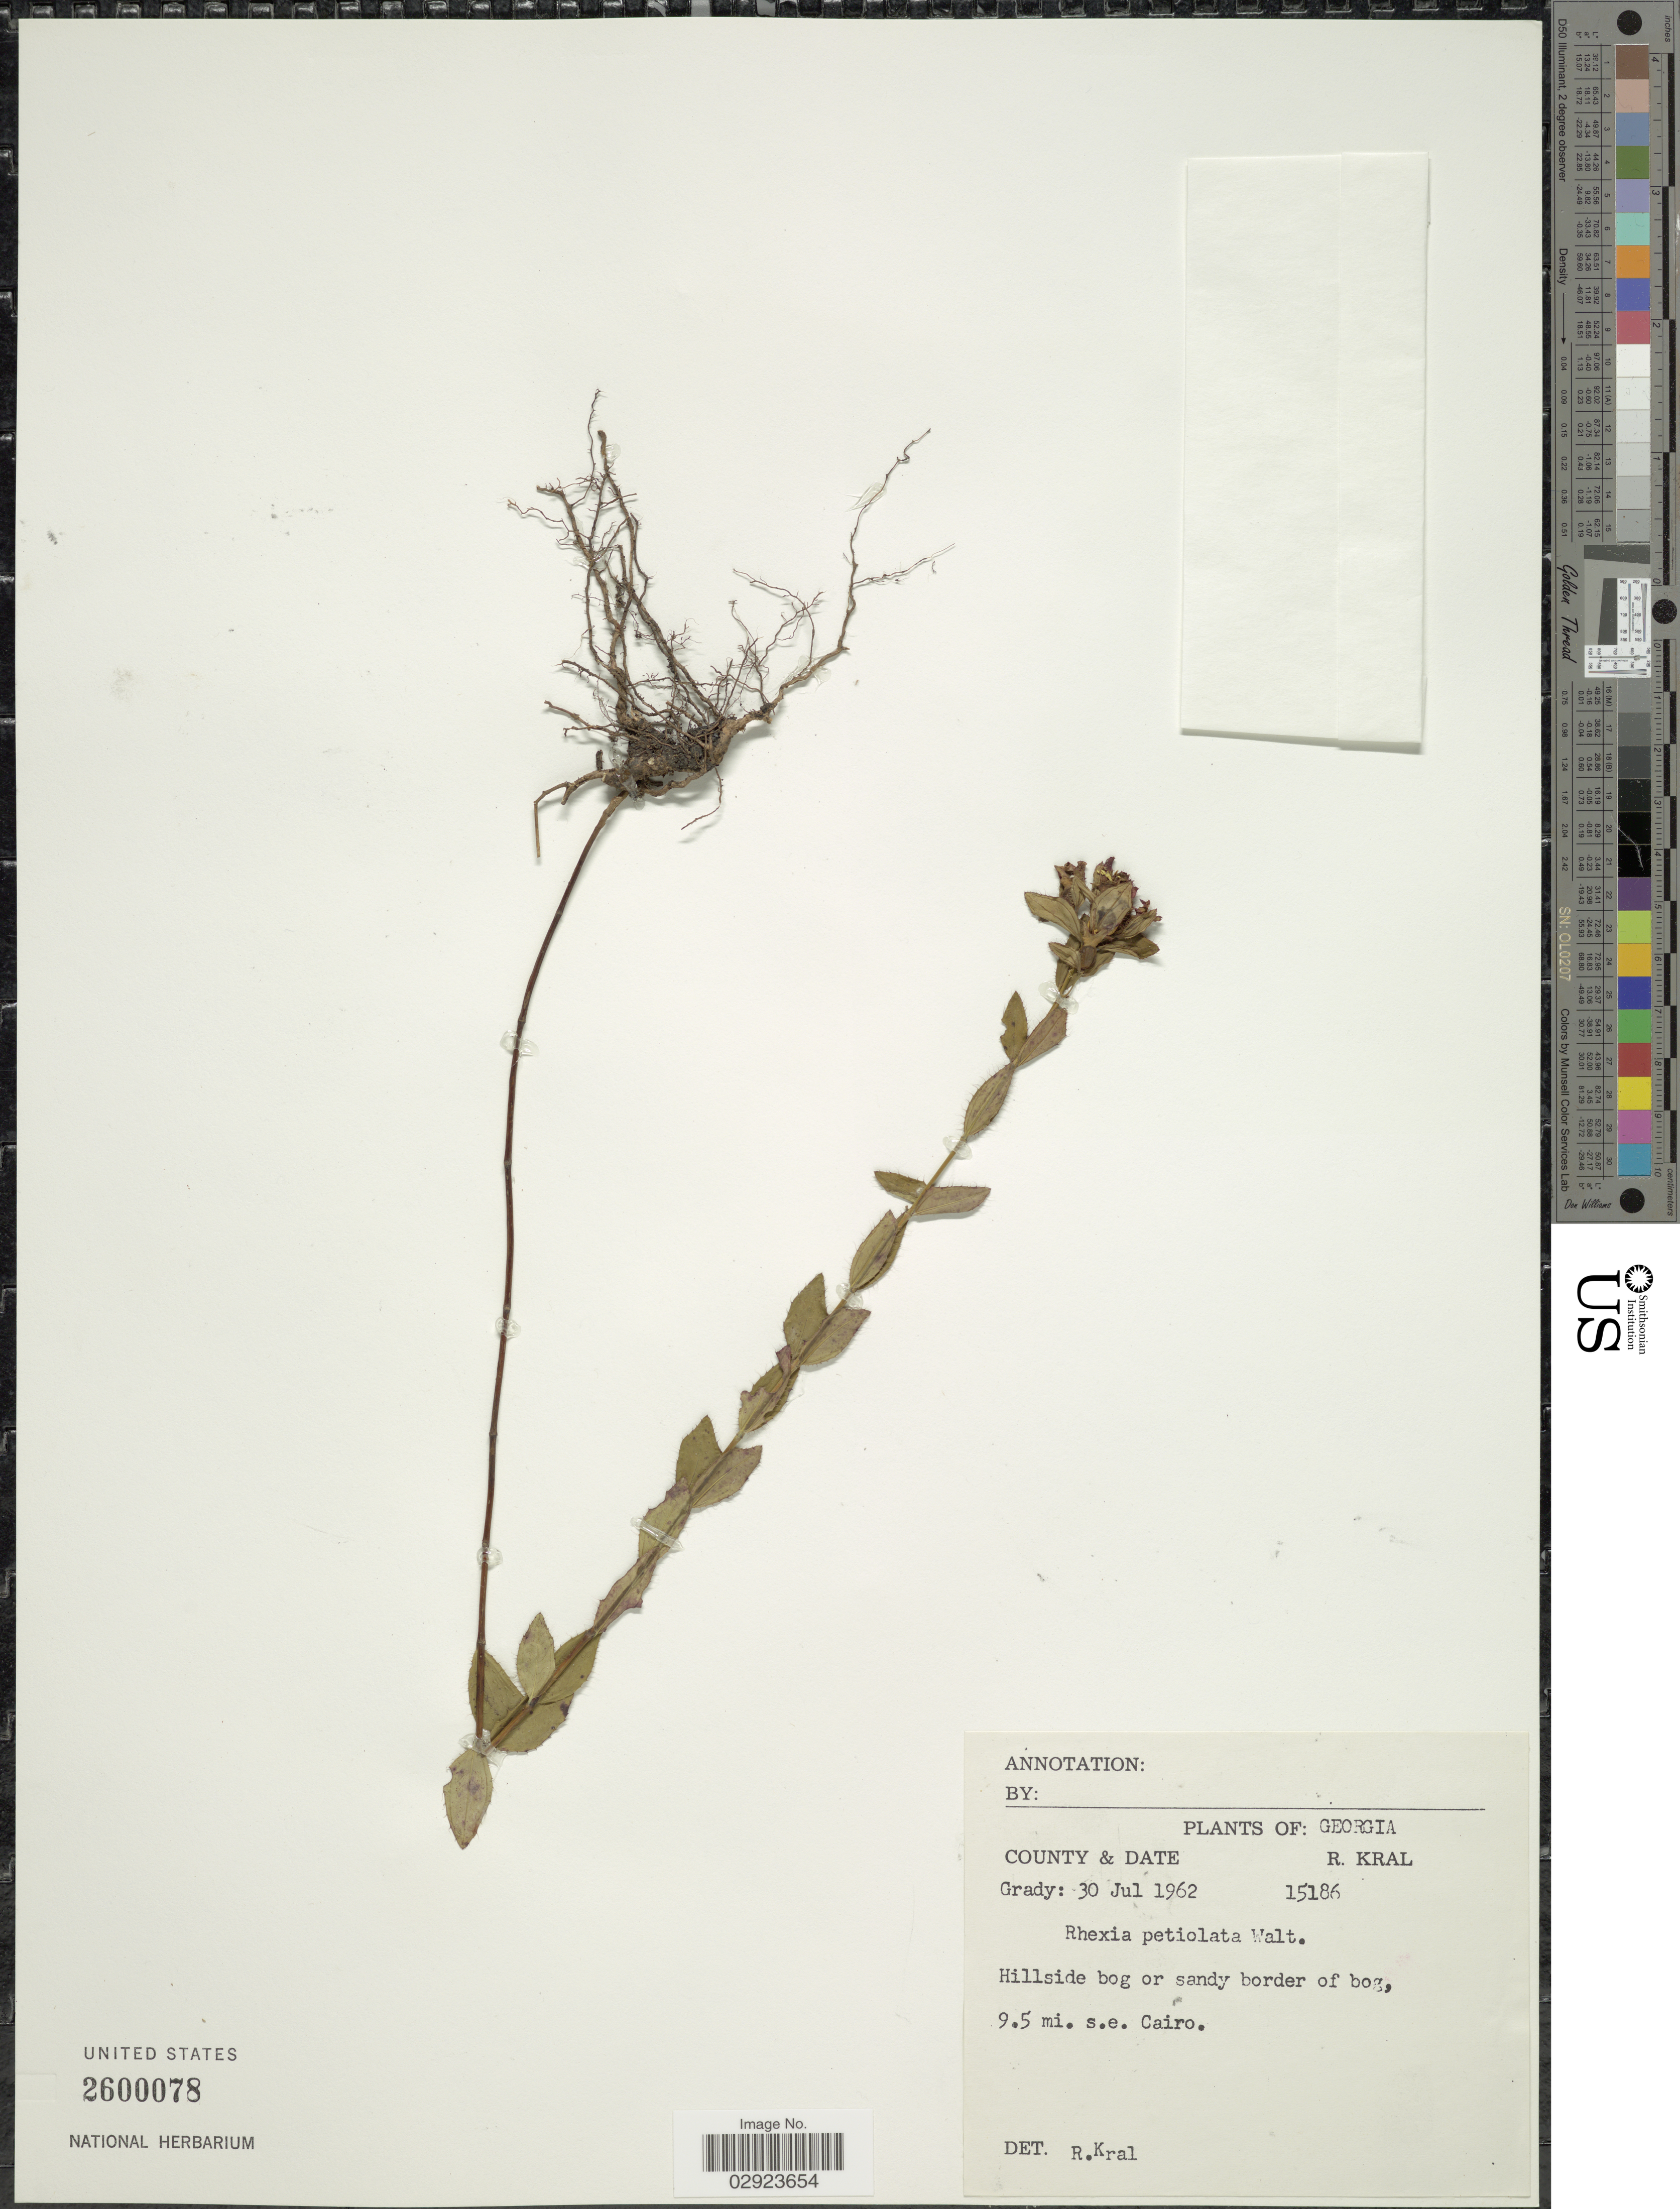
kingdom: Plantae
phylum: Tracheophyta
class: Magnoliopsida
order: Myrtales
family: Melastomataceae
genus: Rhexia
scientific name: Rhexia petiolata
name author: Walter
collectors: R. Kral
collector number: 15186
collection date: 1962-07-30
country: United States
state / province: Georgia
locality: Grady. 9.5 mi. s.e. Cairo.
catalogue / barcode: US 2600078